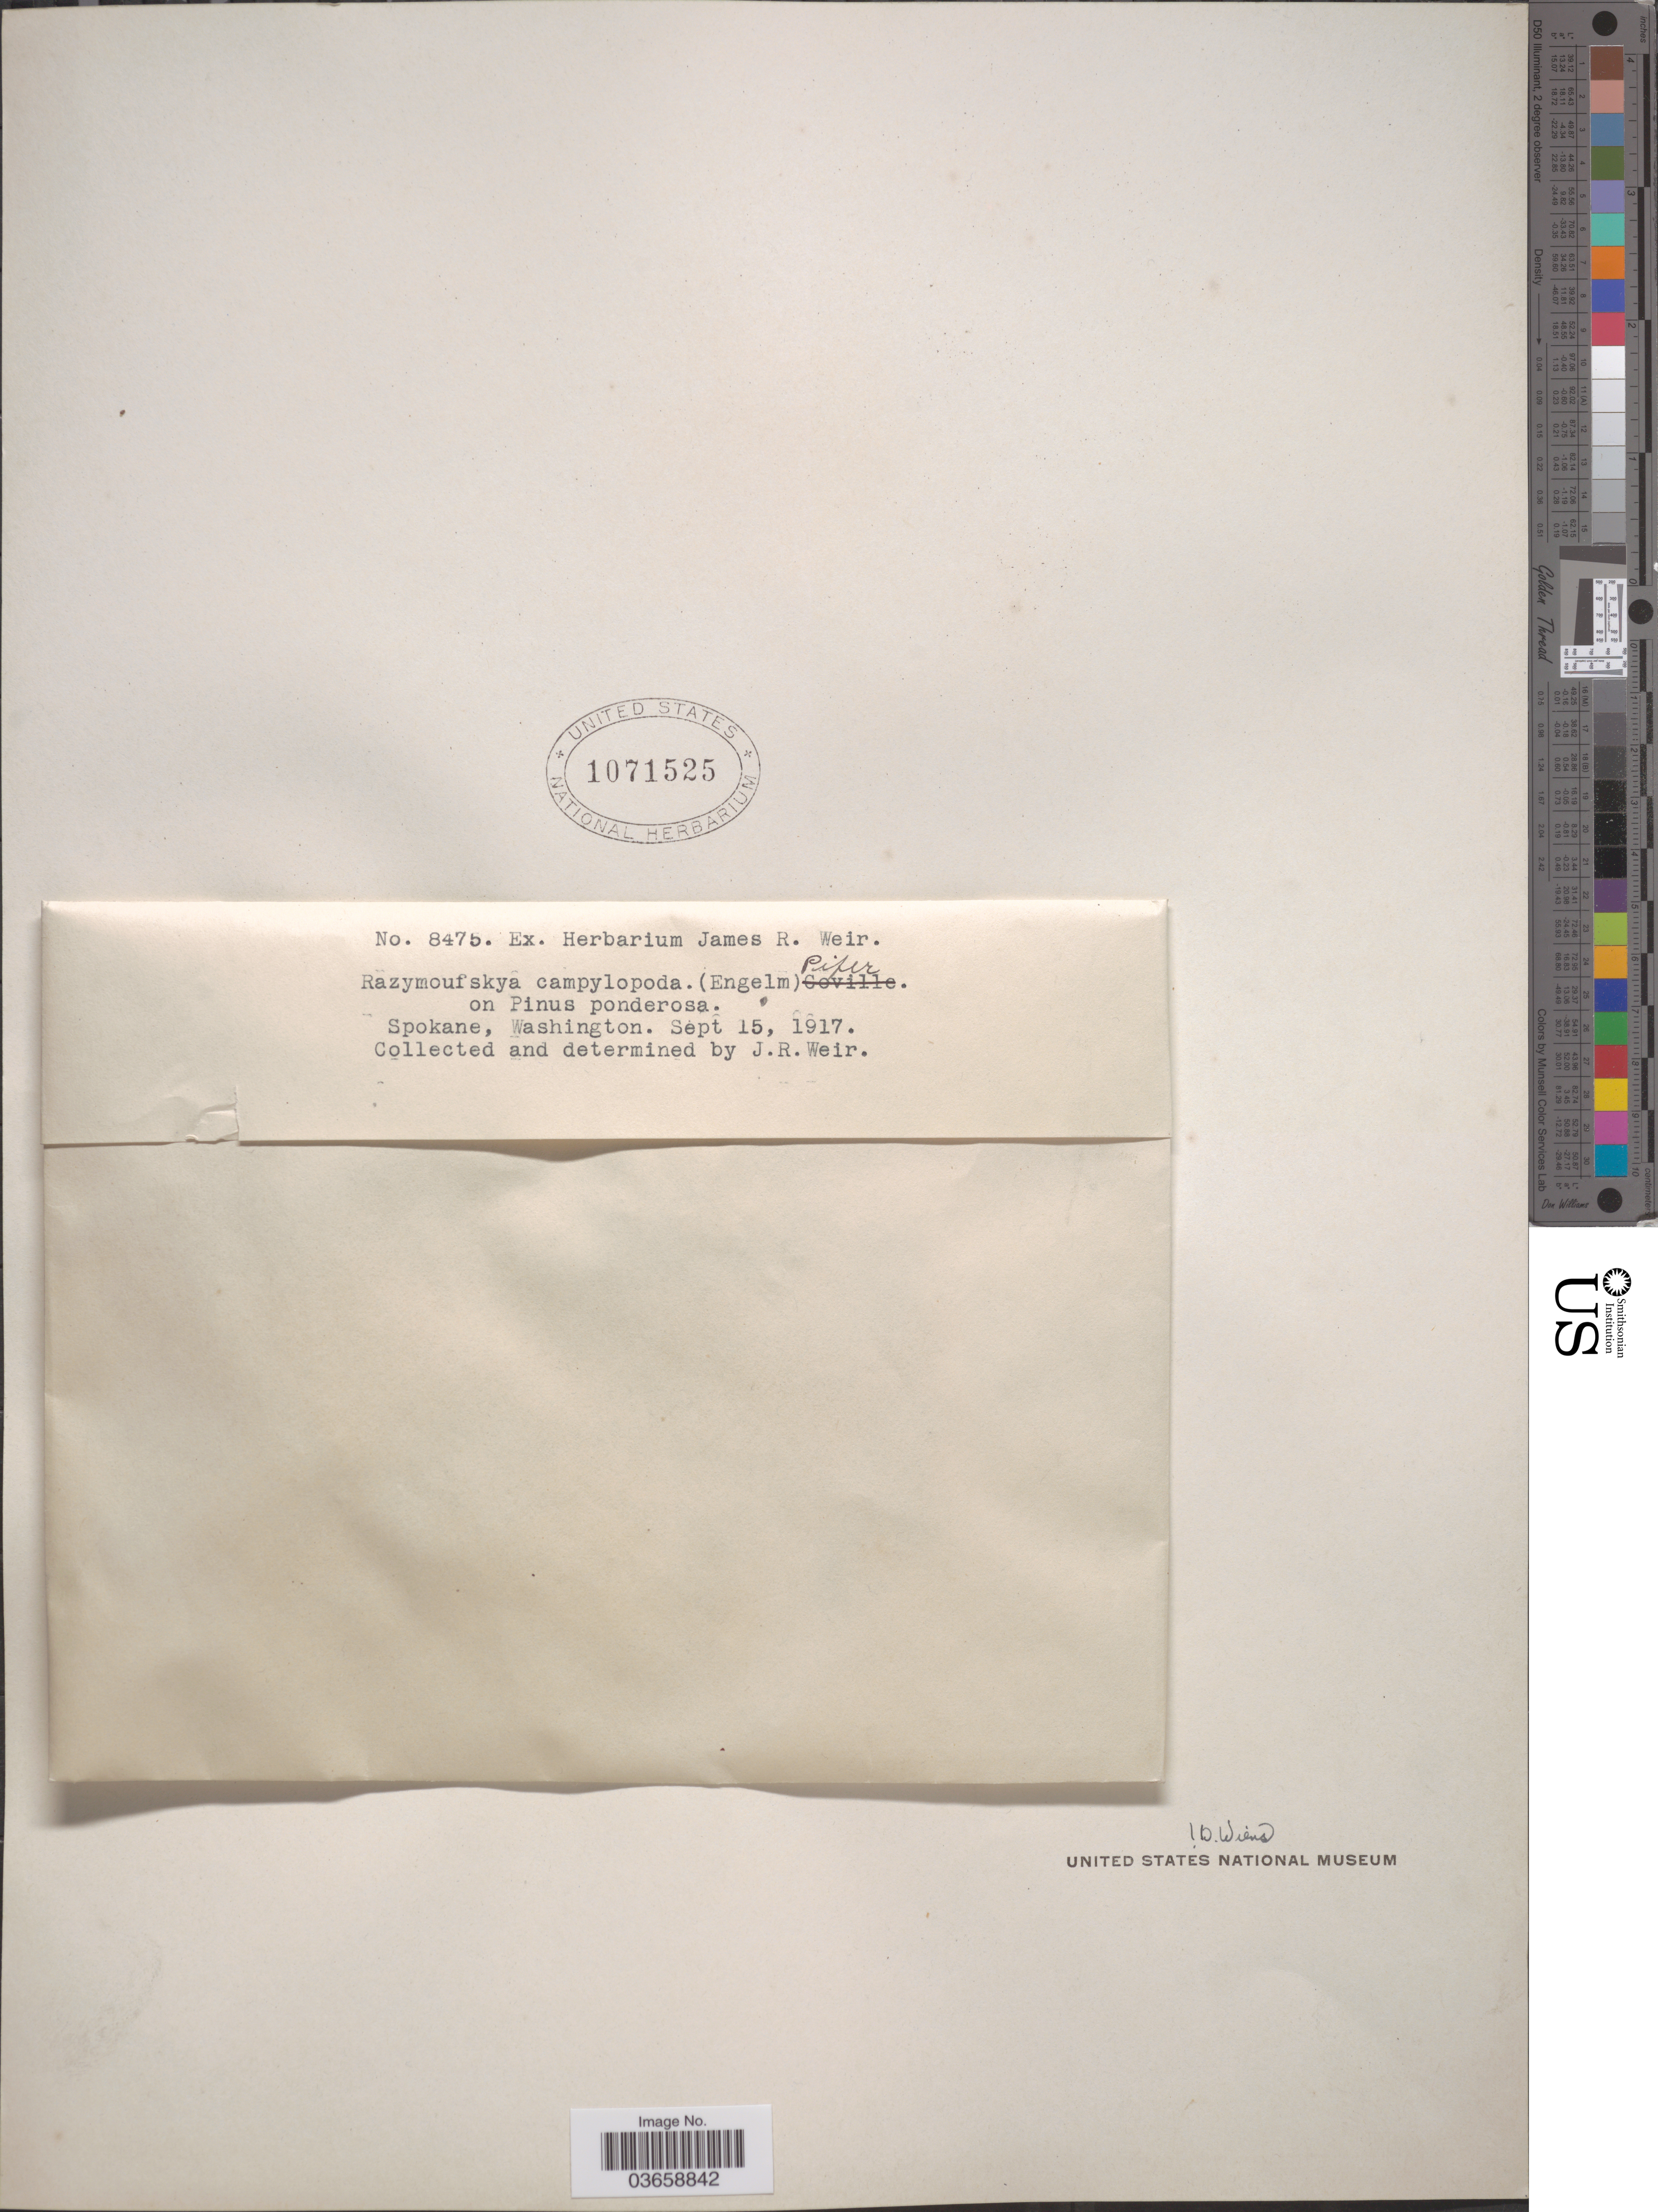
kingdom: Plantae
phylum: Tracheophyta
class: Magnoliopsida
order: Santalales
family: Viscaceae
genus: Arceuthobium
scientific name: Arceuthobium campylopodum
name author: Engelm.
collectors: J. Weir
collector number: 8475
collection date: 1917-09-15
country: United States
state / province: Washington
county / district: Spokane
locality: Spokane.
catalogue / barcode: US 1071525